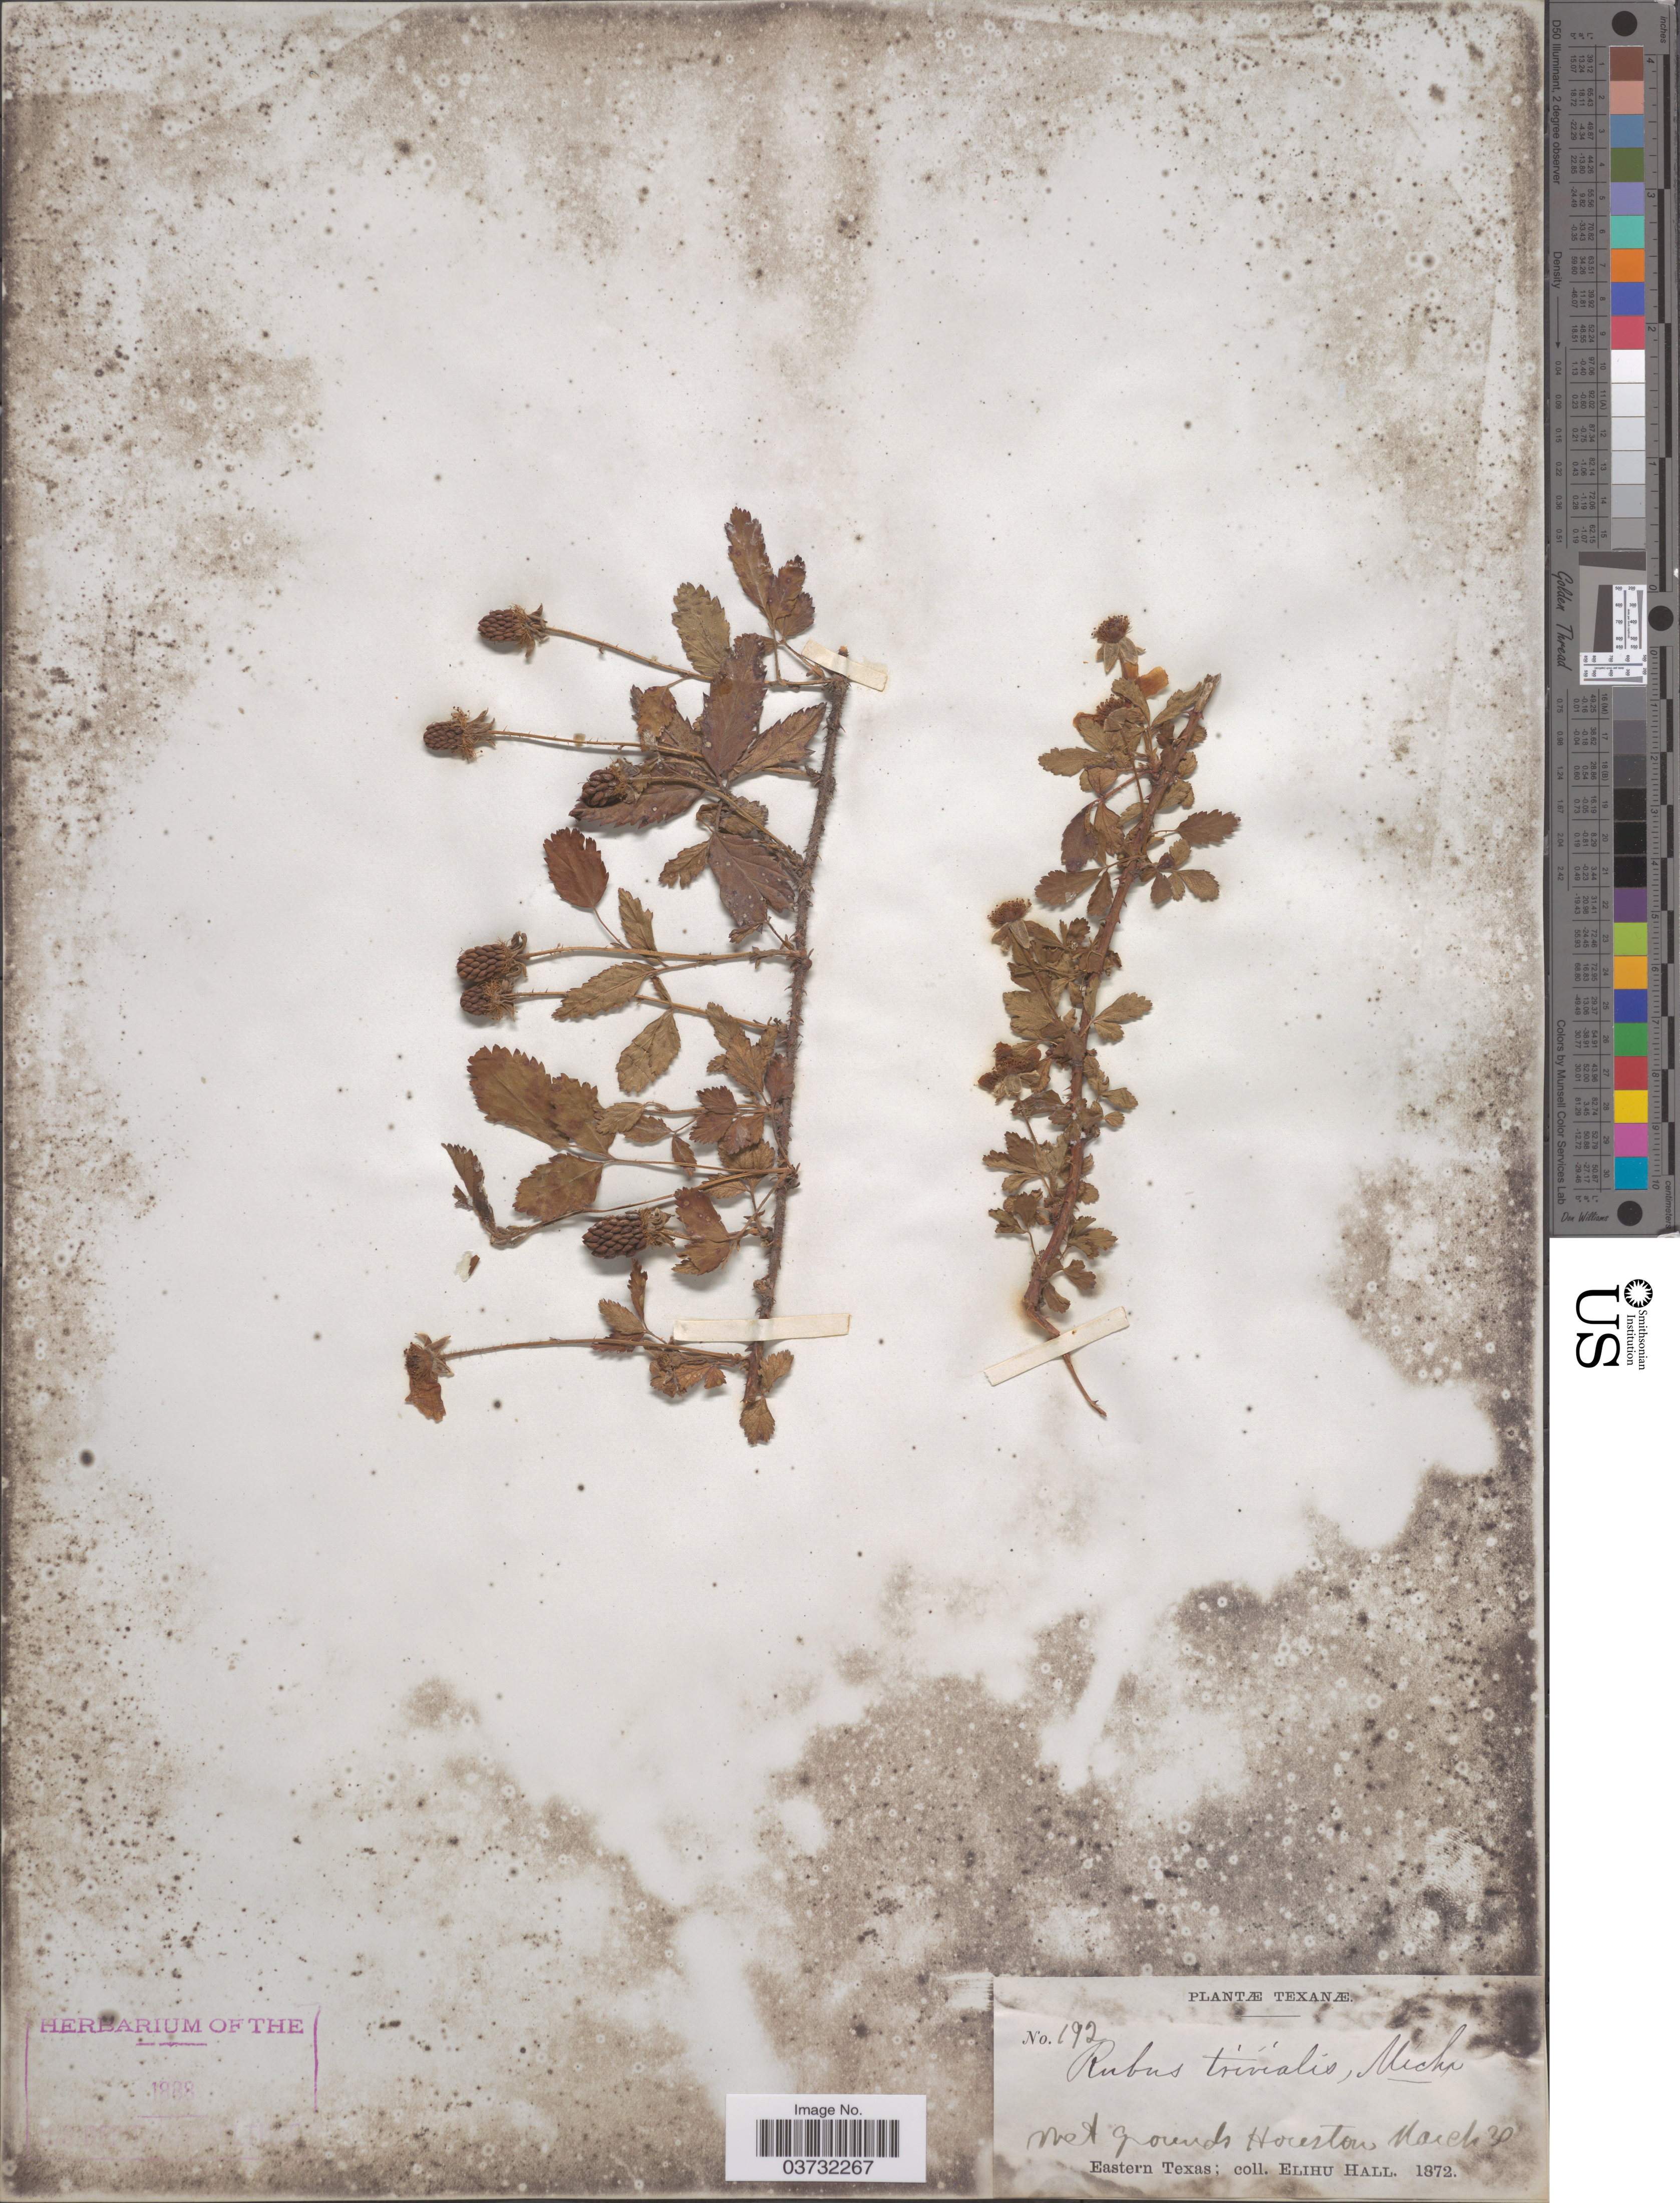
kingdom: Plantae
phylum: Tracheophyta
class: Magnoliopsida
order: Rosales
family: Rosaceae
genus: Rubus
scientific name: Rubus trivialis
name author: Michx.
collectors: E. Hall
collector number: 192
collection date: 1872-03-30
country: United States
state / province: Texas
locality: Wet grounds Houston. Eastern Texas.